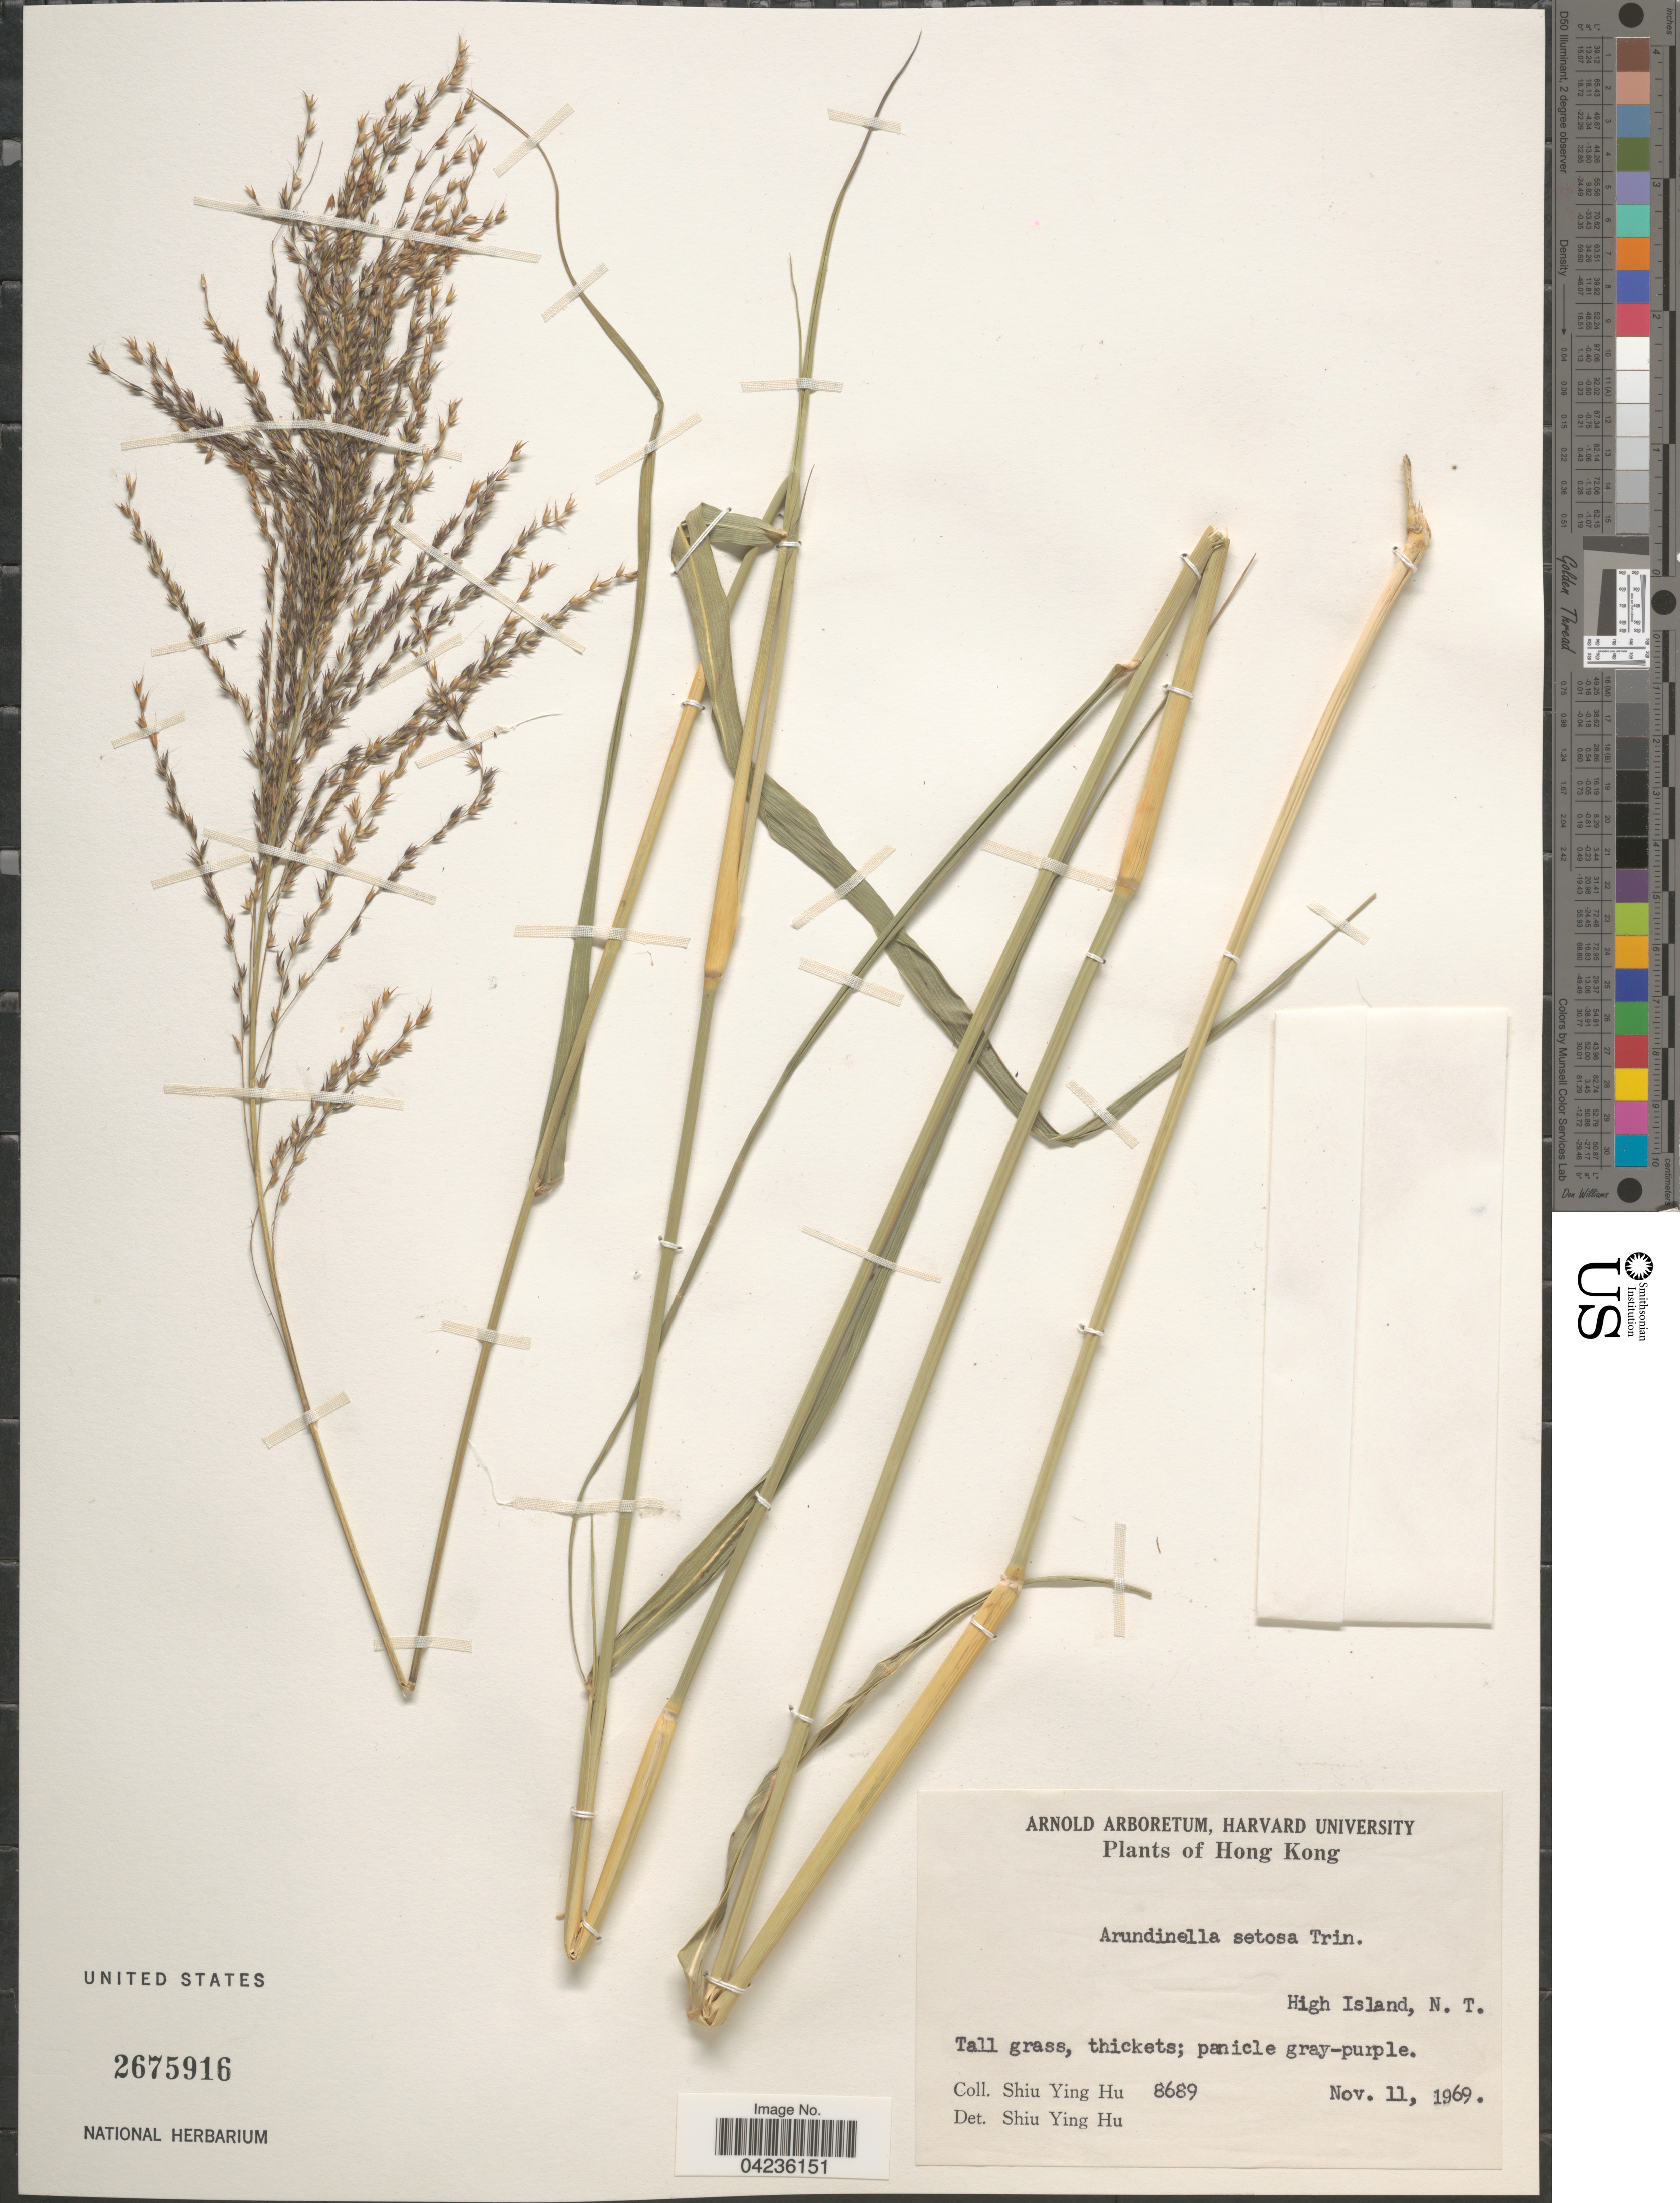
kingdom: Plantae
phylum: Tracheophyta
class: Liliopsida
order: Poales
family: Poaceae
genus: Arundinella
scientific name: Arundinella setosa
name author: Trin.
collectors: S. Y. Hu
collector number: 8689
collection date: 1969-11-11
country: China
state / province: Hong Kong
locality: HIgh Island, N. T.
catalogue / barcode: US 2675916